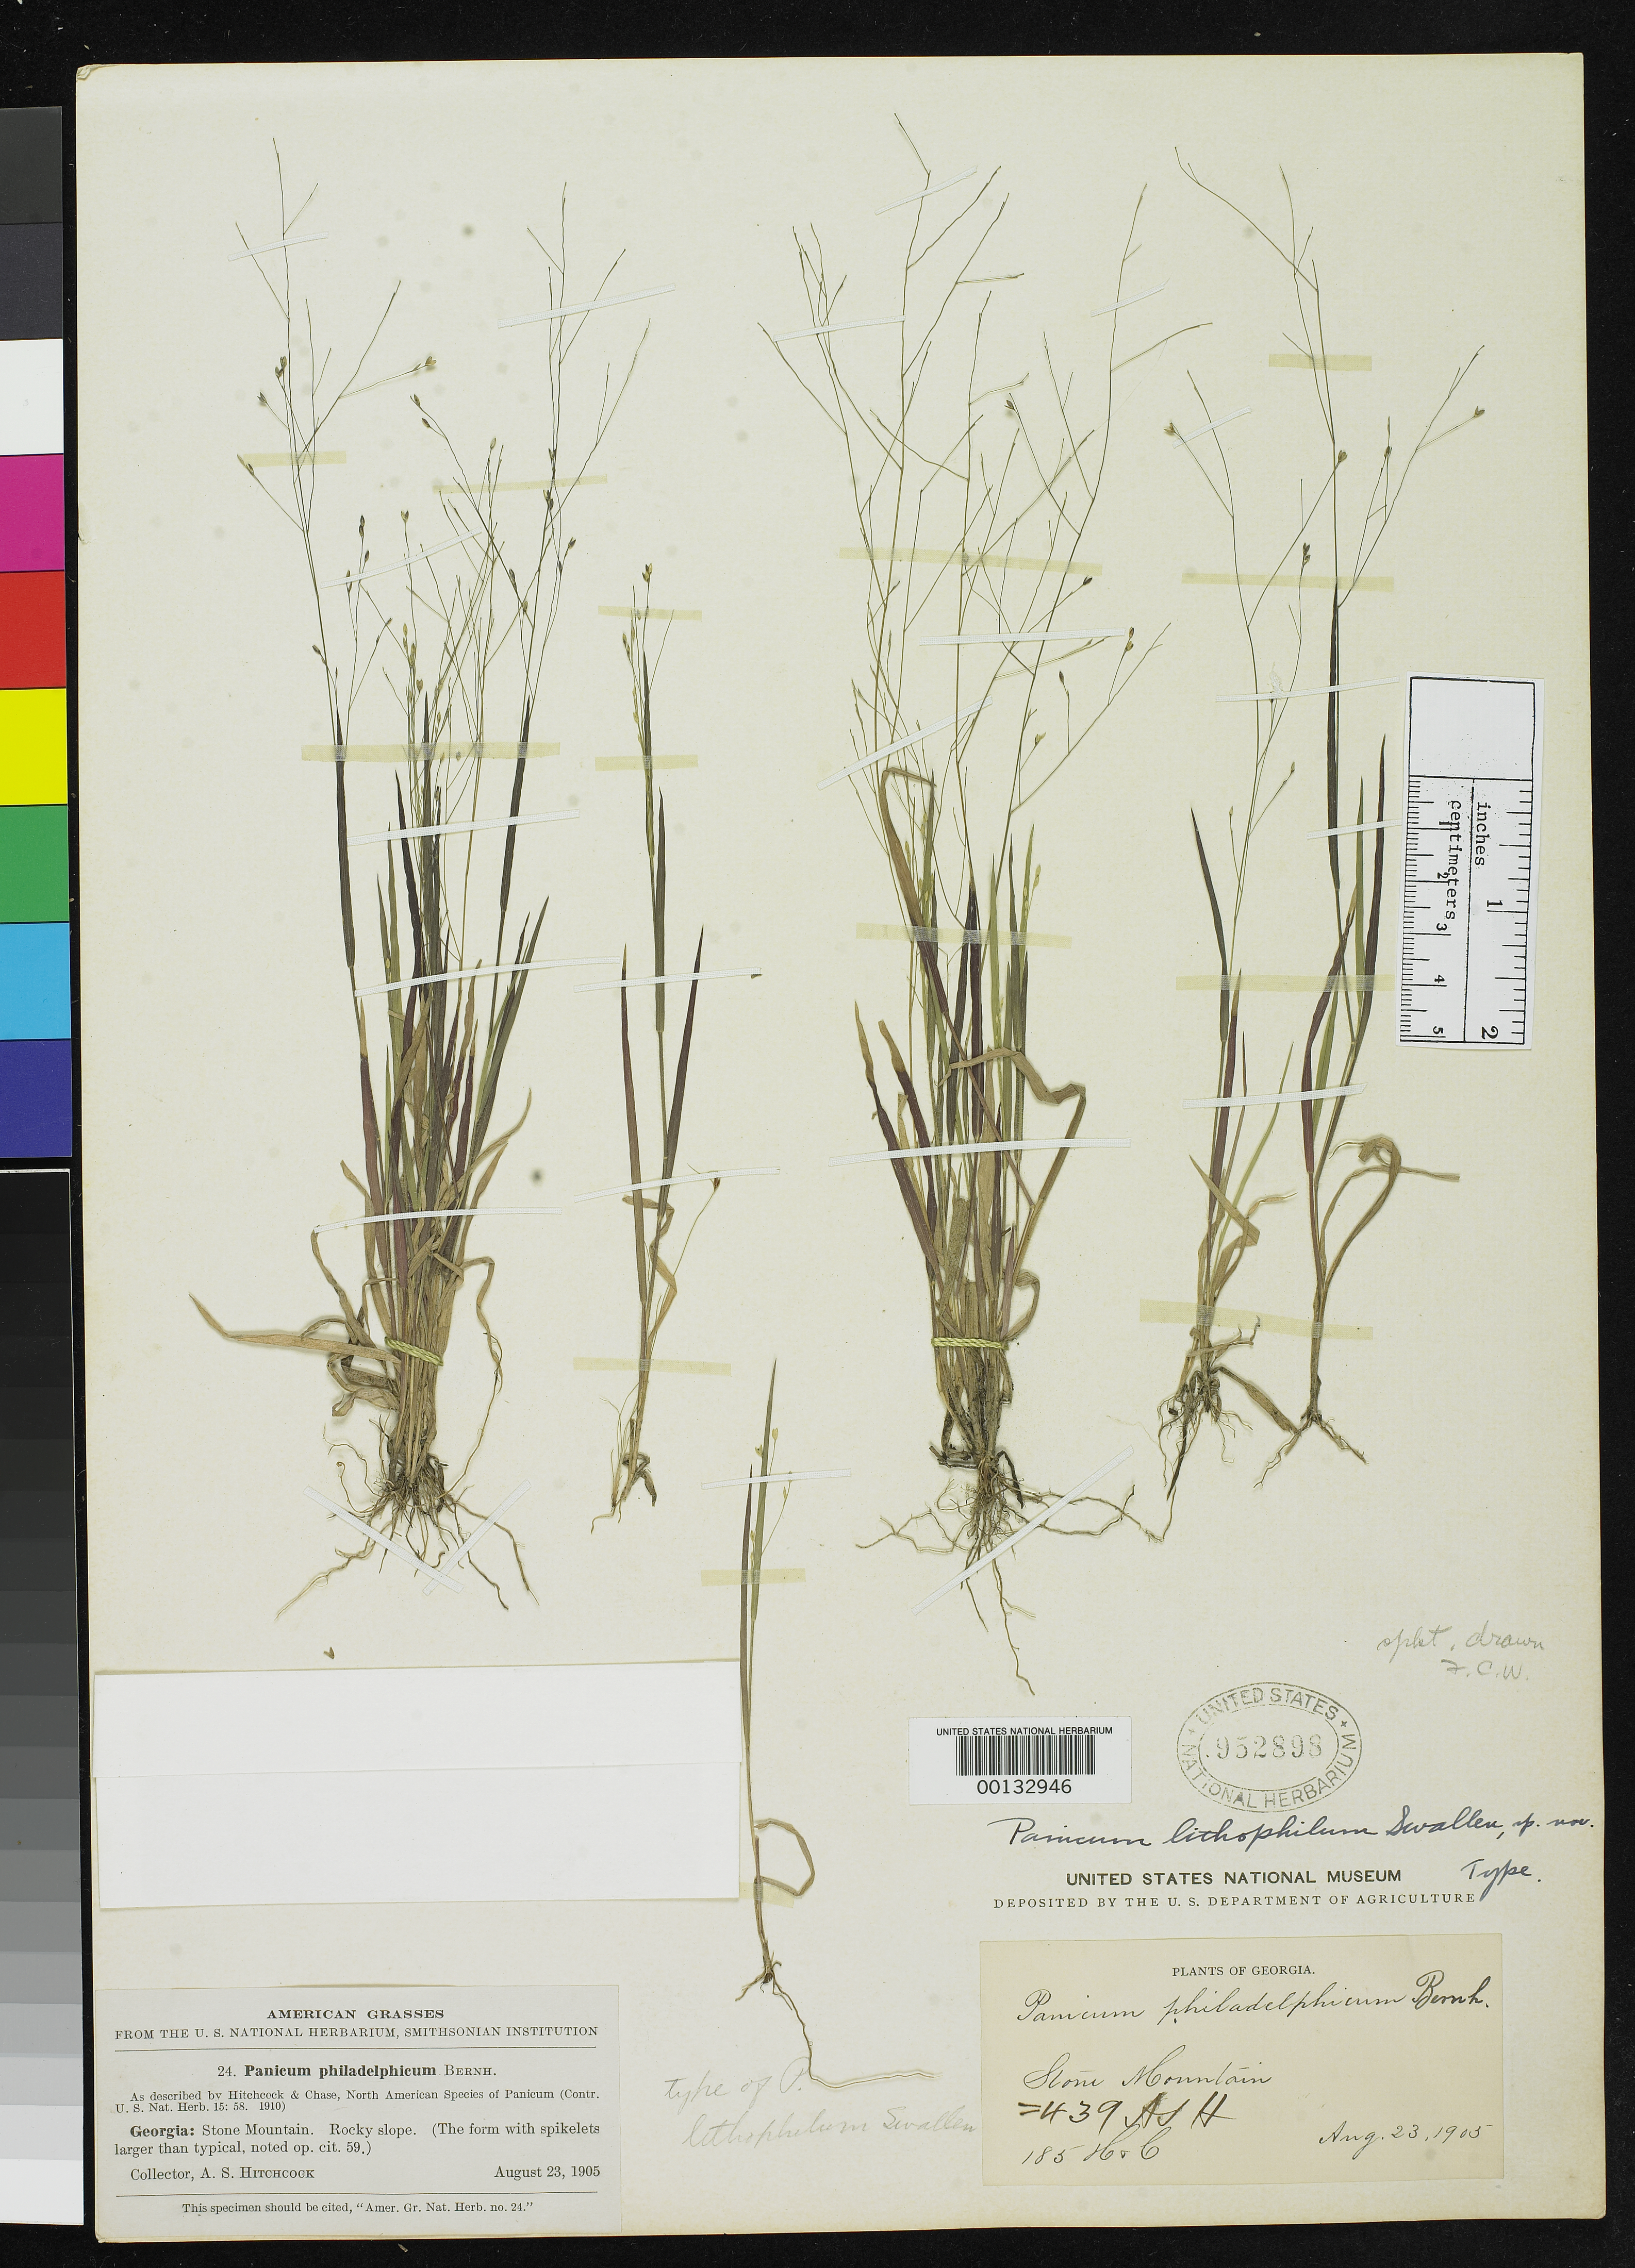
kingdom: Plantae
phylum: Tracheophyta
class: Liliopsida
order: Poales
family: Poaceae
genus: Panicum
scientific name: Panicum lithophilum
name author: Swallen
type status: Holotype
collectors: A. S. Hitchcock & A. Chase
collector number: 24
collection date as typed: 23 Aug 1905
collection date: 1905-08-23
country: United States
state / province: Georgia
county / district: De Kalb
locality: Stone Mountain.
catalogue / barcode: US 952898